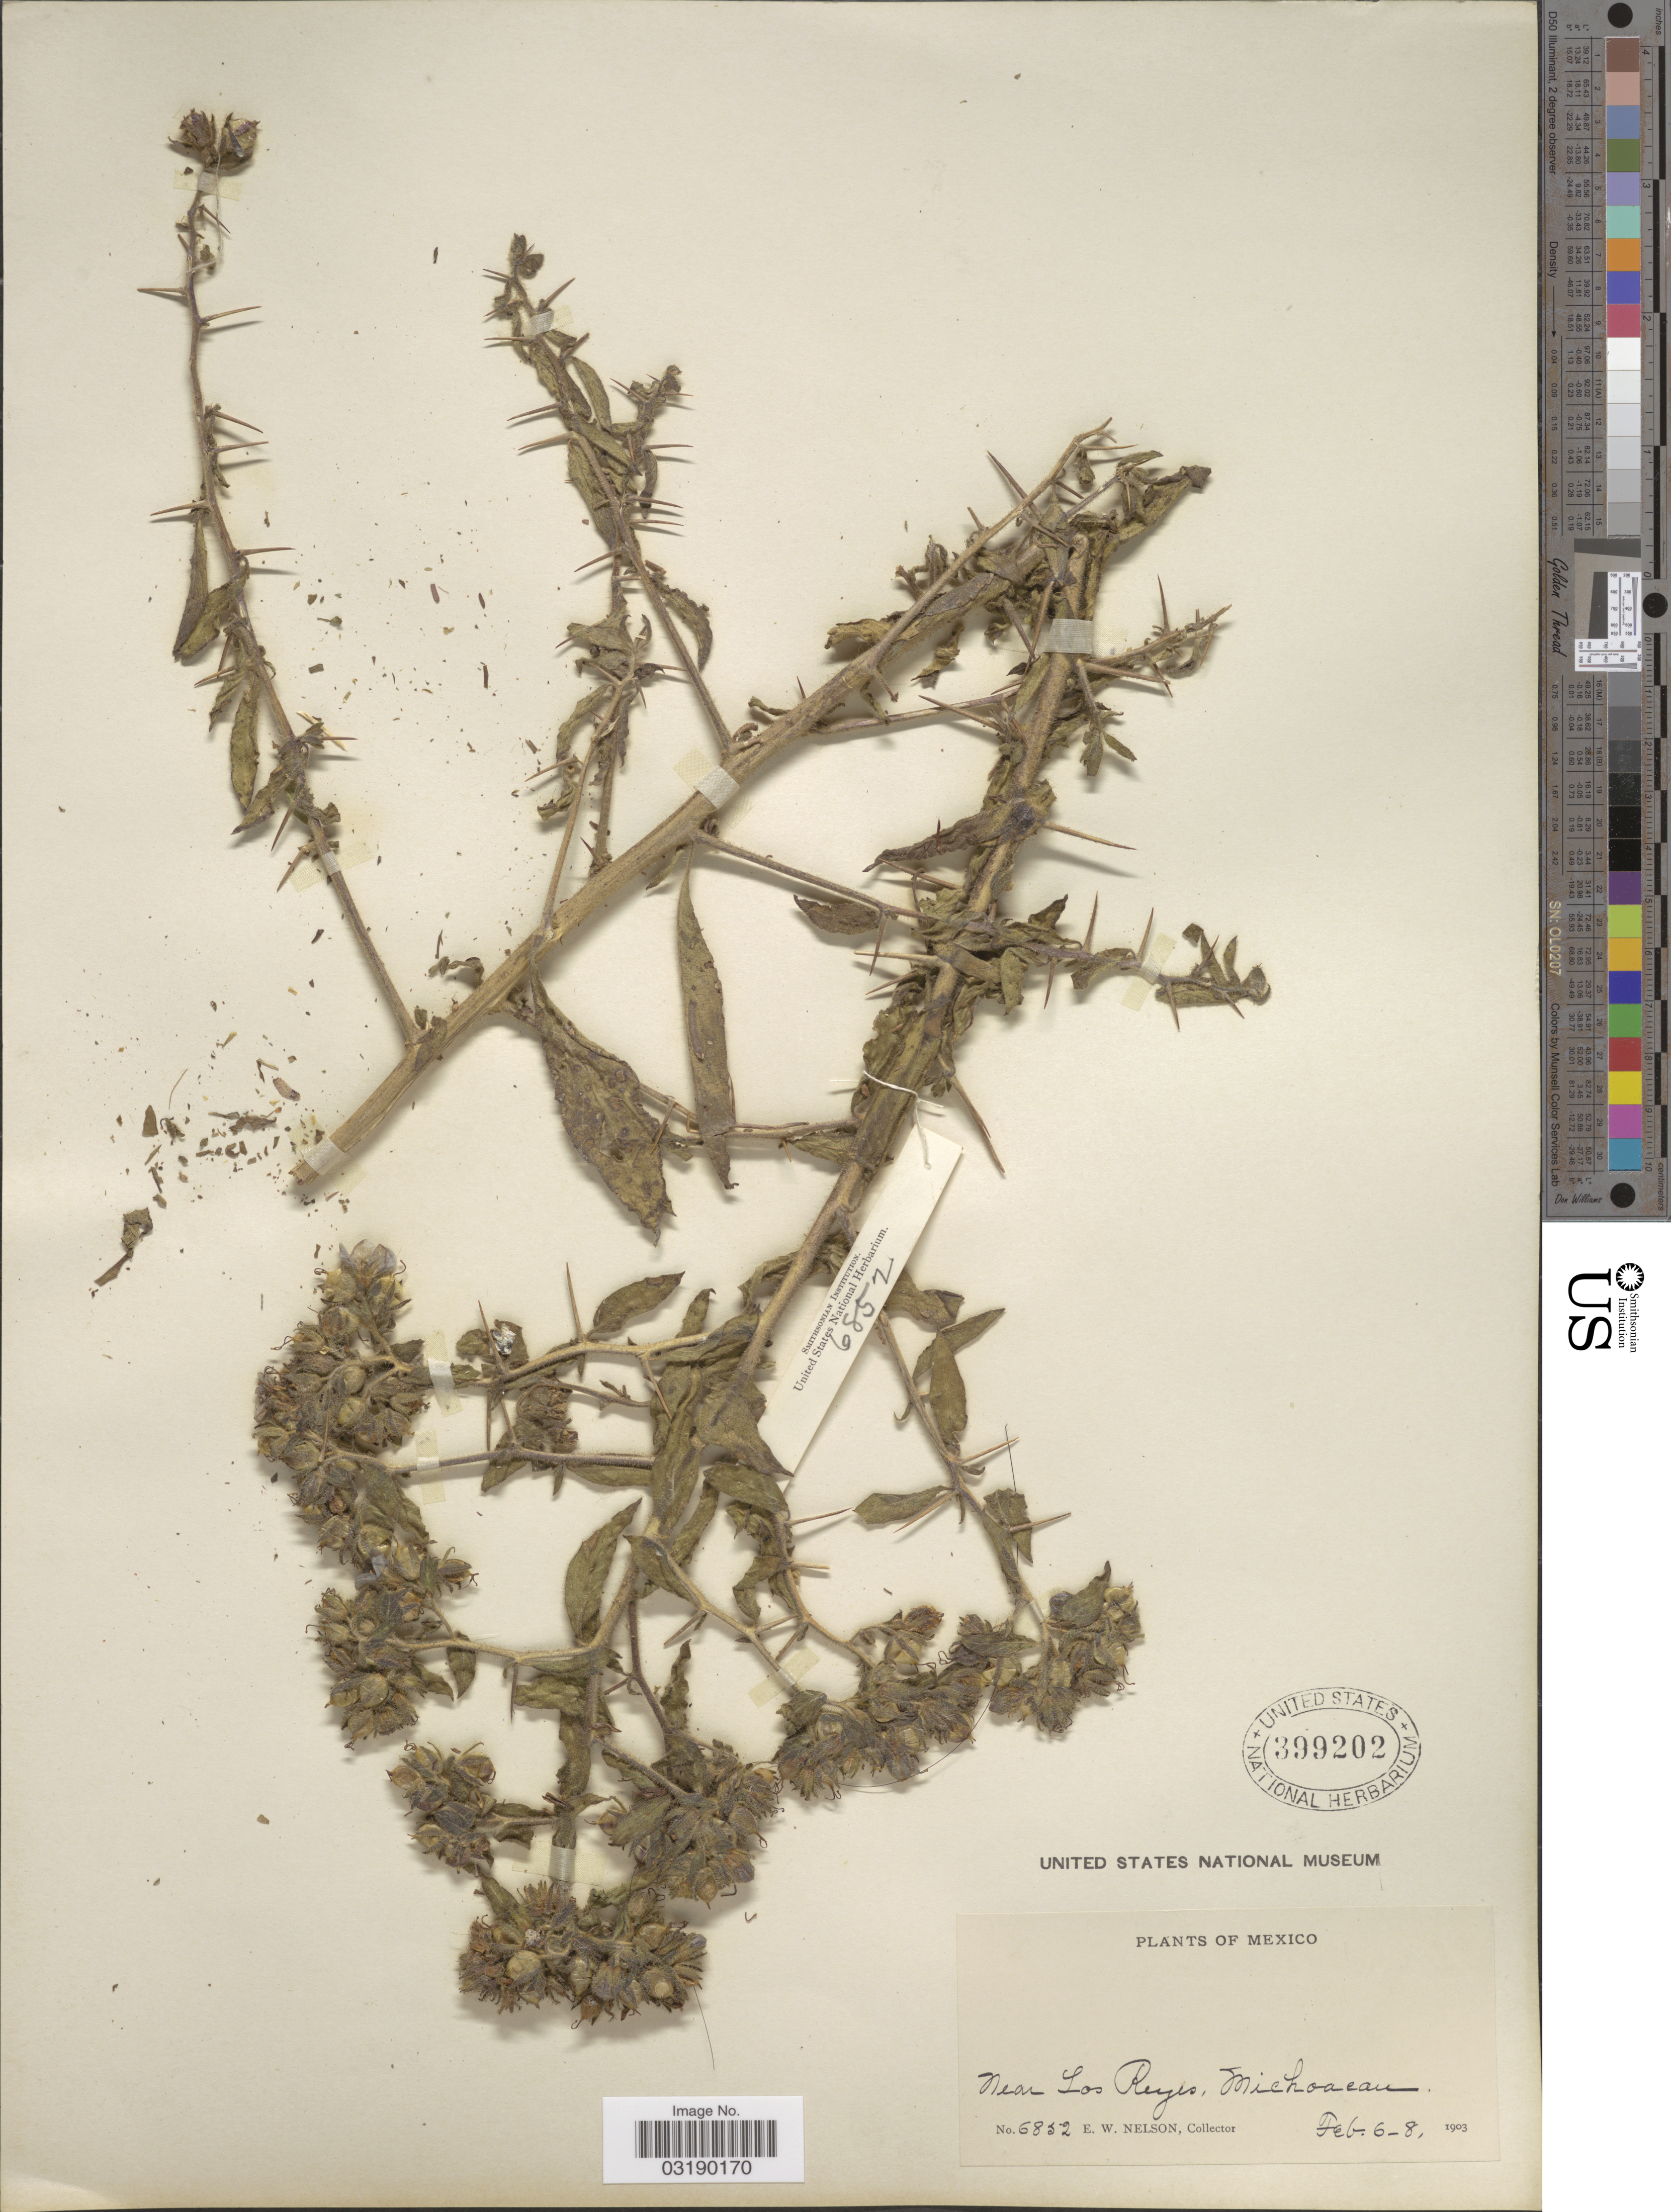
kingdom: Plantae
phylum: Tracheophyta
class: Magnoliopsida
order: Solanales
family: Hydroleaceae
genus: Hydrolea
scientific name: Hydrolea spinosa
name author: L.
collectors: E. W. Nelson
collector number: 6852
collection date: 1903-02-06/1903-02-08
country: Mexico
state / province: Michoacán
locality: Near Los Reyes.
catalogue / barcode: US 399202